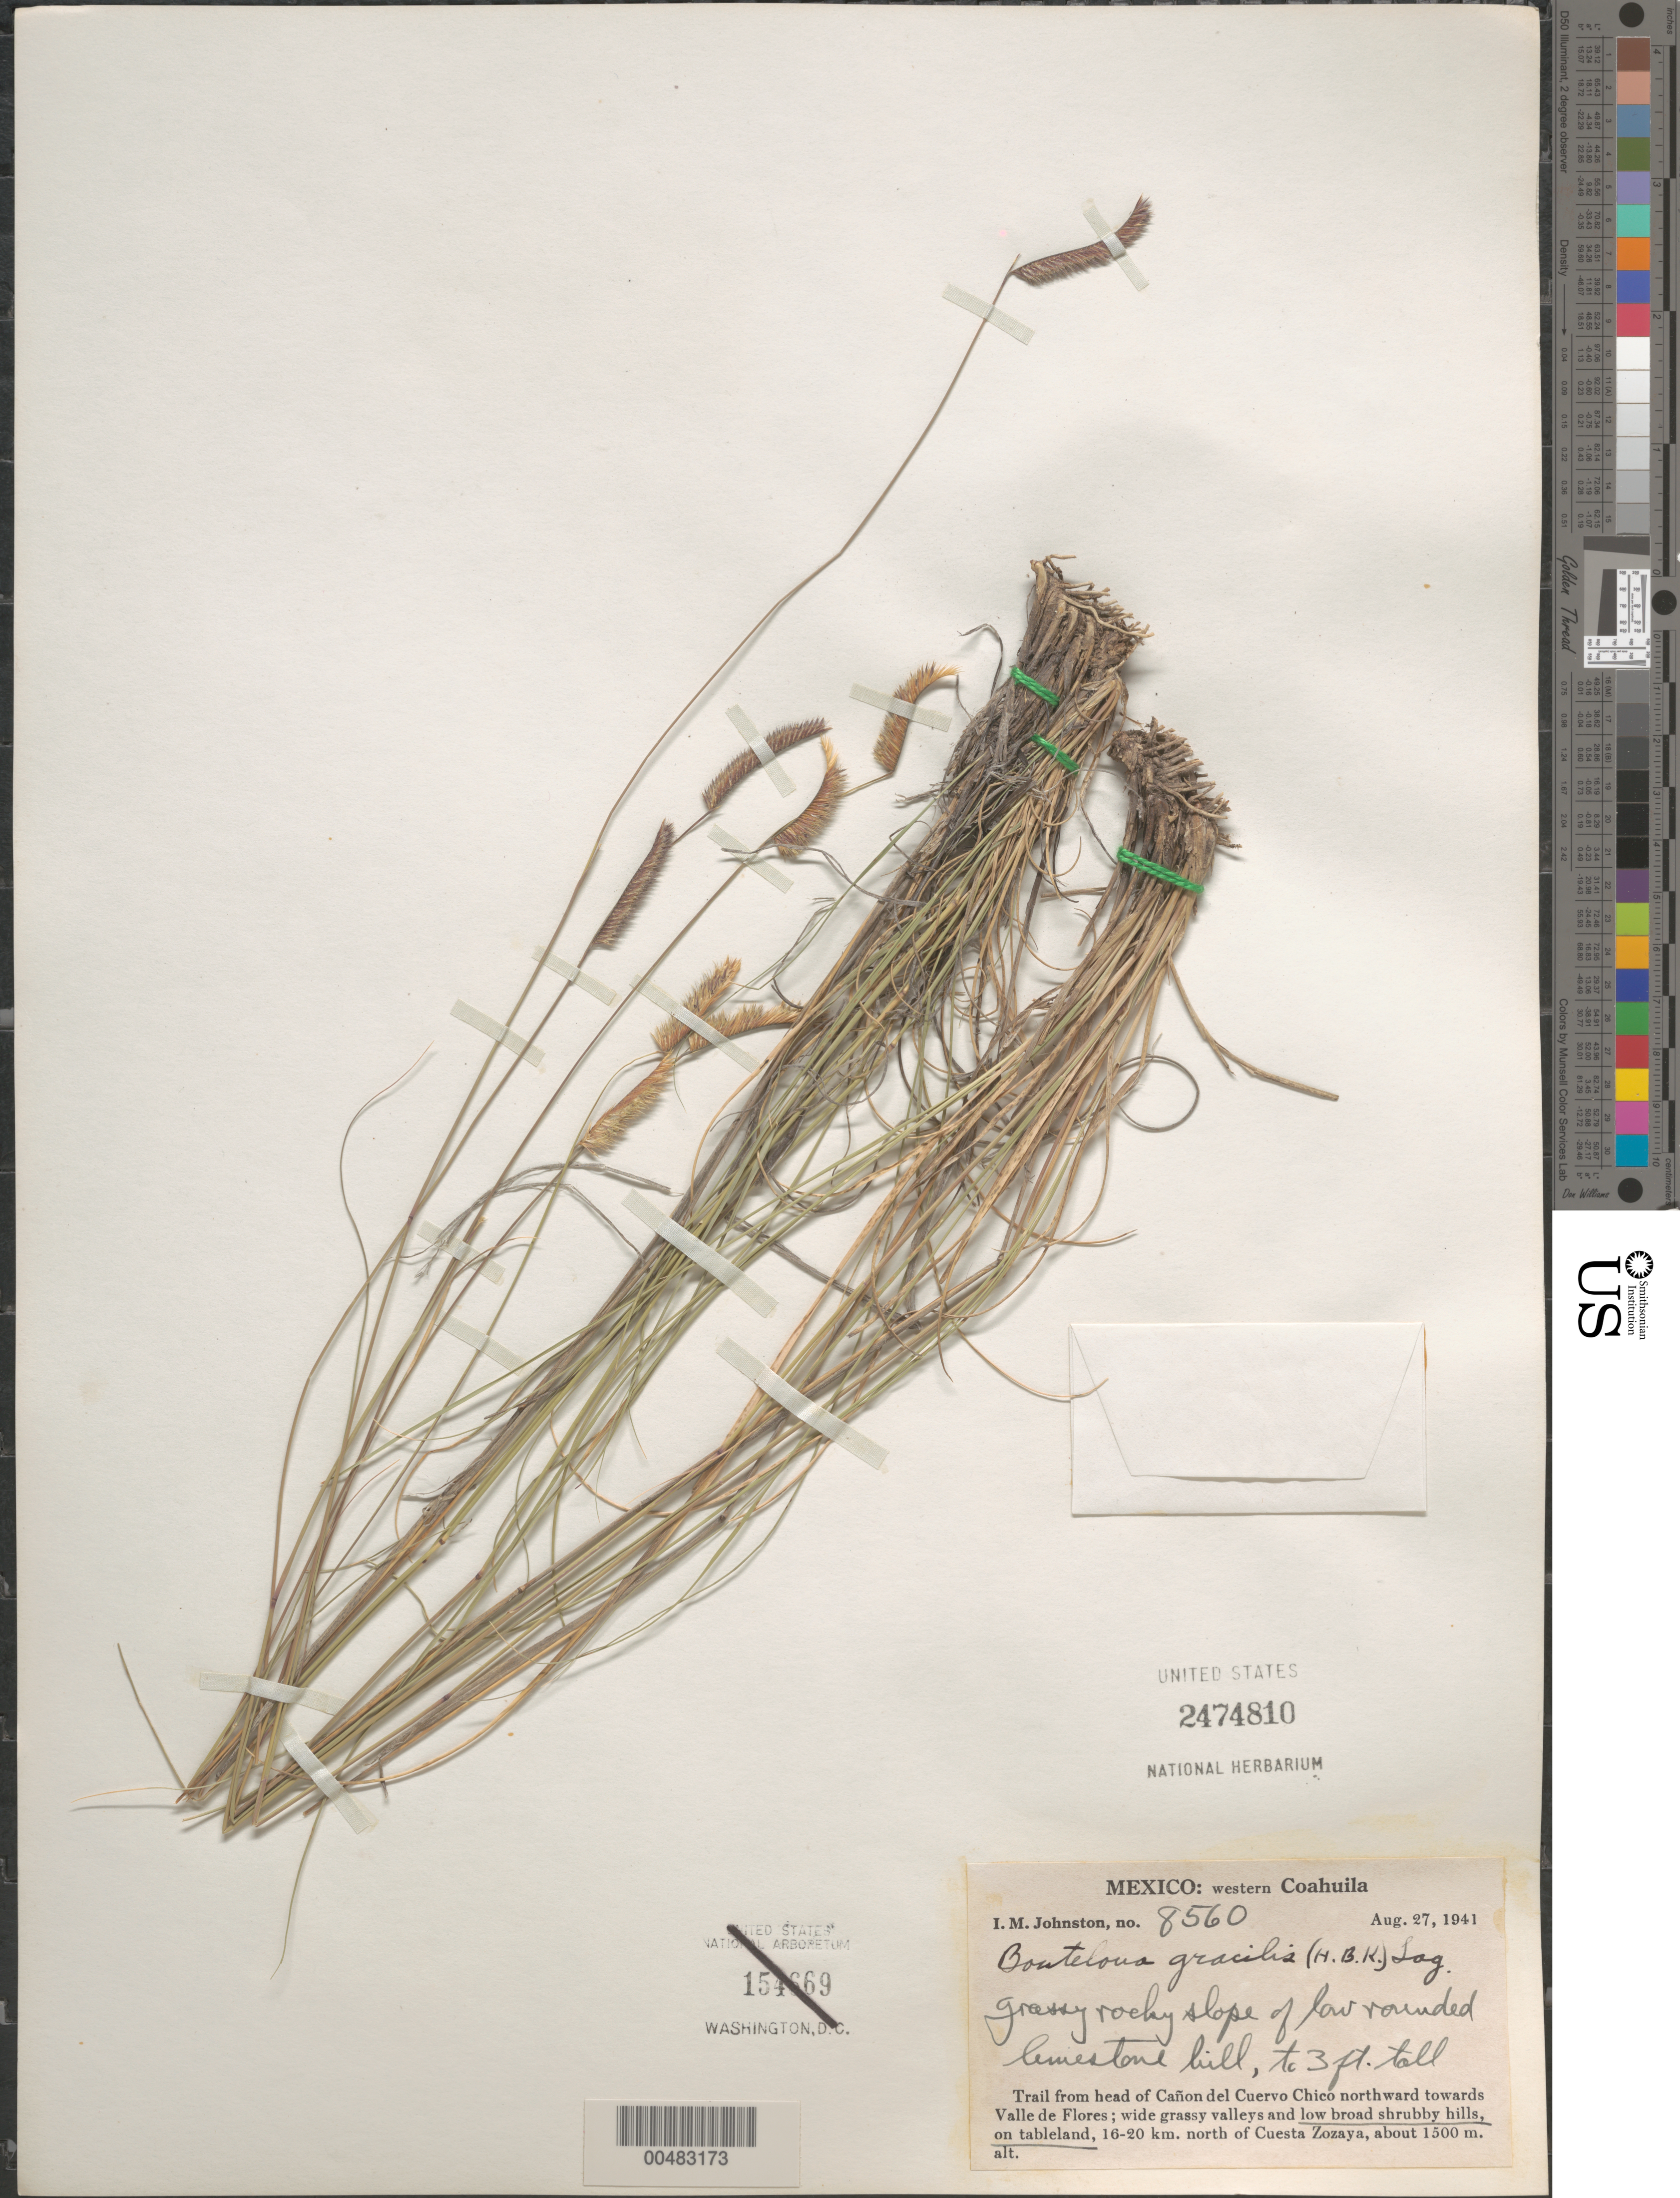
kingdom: Plantae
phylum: Tracheophyta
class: Liliopsida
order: Poales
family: Poaceae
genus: Bouteloua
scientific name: Bouteloua gracilis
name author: (Kunth) Lag. ex Griffiths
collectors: I.M. Johnston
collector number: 8560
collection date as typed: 27 Aug 1941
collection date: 1941-08-27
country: Mexico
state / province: Coahuila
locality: W Coahuila, trail from head of Cañon del Cuervo Chico Nward towards Valle de Flores, 16-20 km N of Cuesta Zozaya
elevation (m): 1500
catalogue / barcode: US 2474810